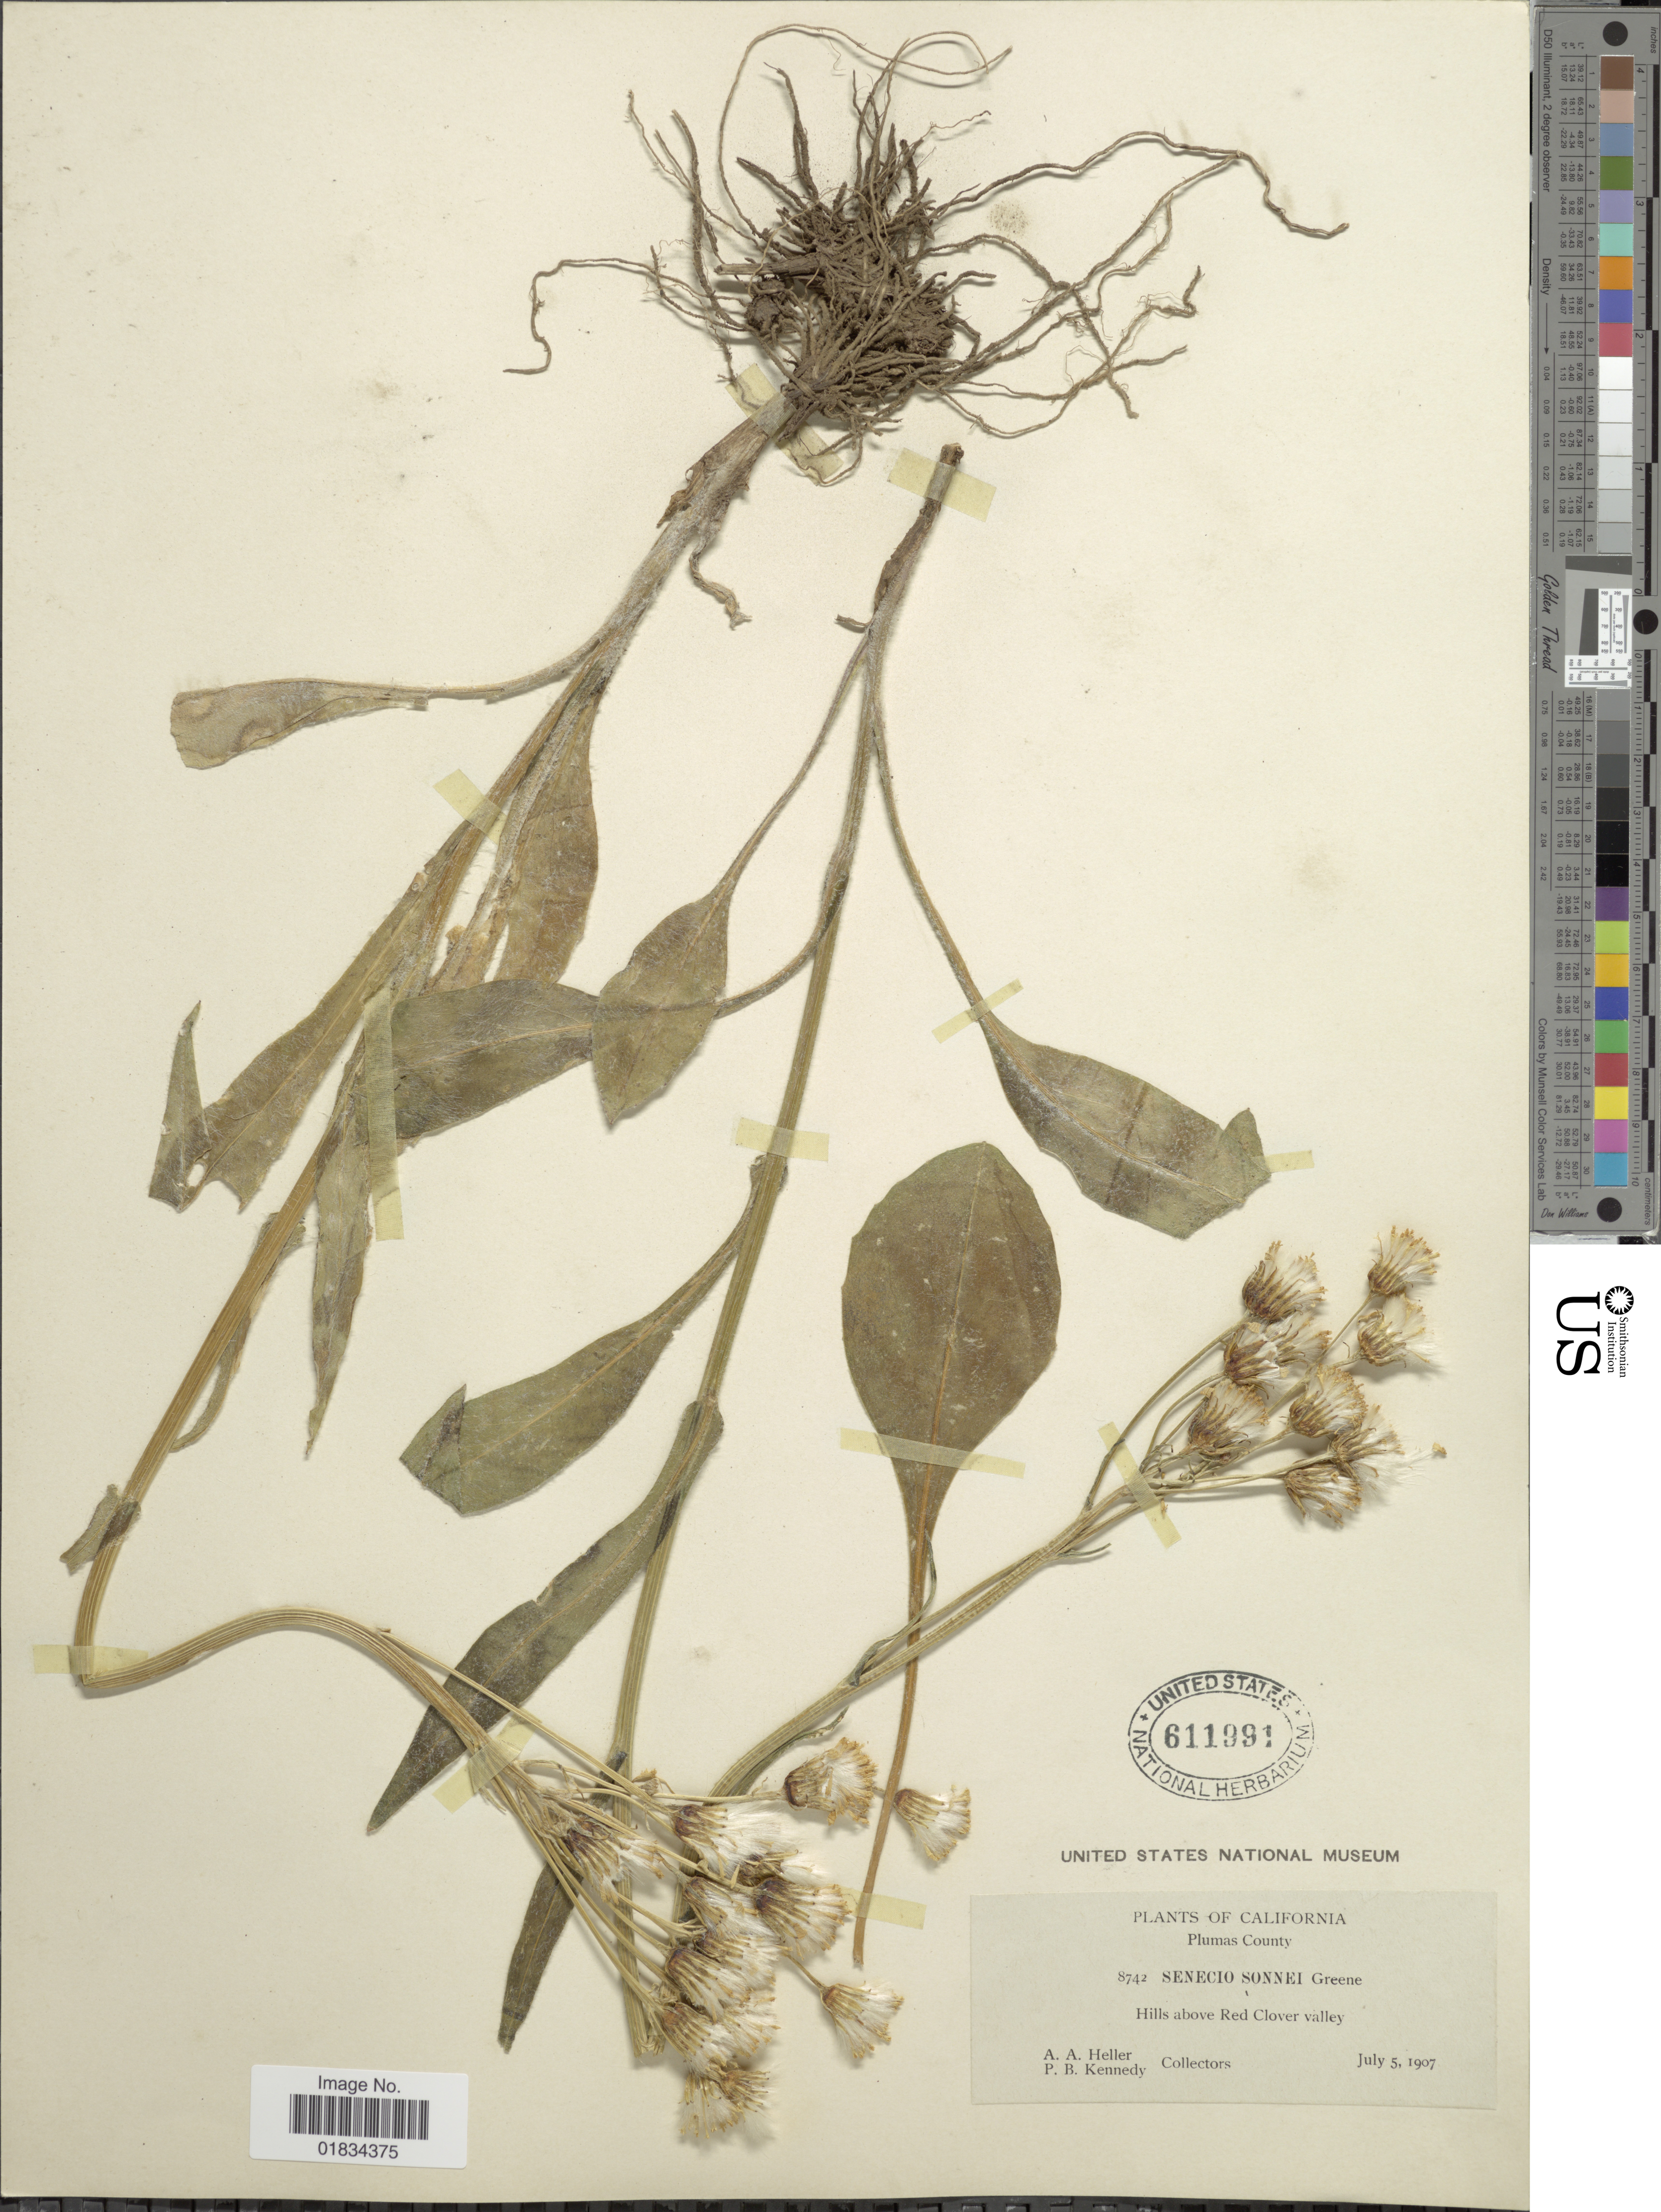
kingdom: Plantae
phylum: Tracheophyta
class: Magnoliopsida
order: Asterales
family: Asteraceae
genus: Senecio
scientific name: Senecio integerrimus var. major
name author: (A. Gray) Cronq.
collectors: A. A. Heller & P. B. Kennedy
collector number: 8742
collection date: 1907-07-05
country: United States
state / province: California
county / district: Plumas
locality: Plumas County. Hills above Red Clover valley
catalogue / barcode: US 611991